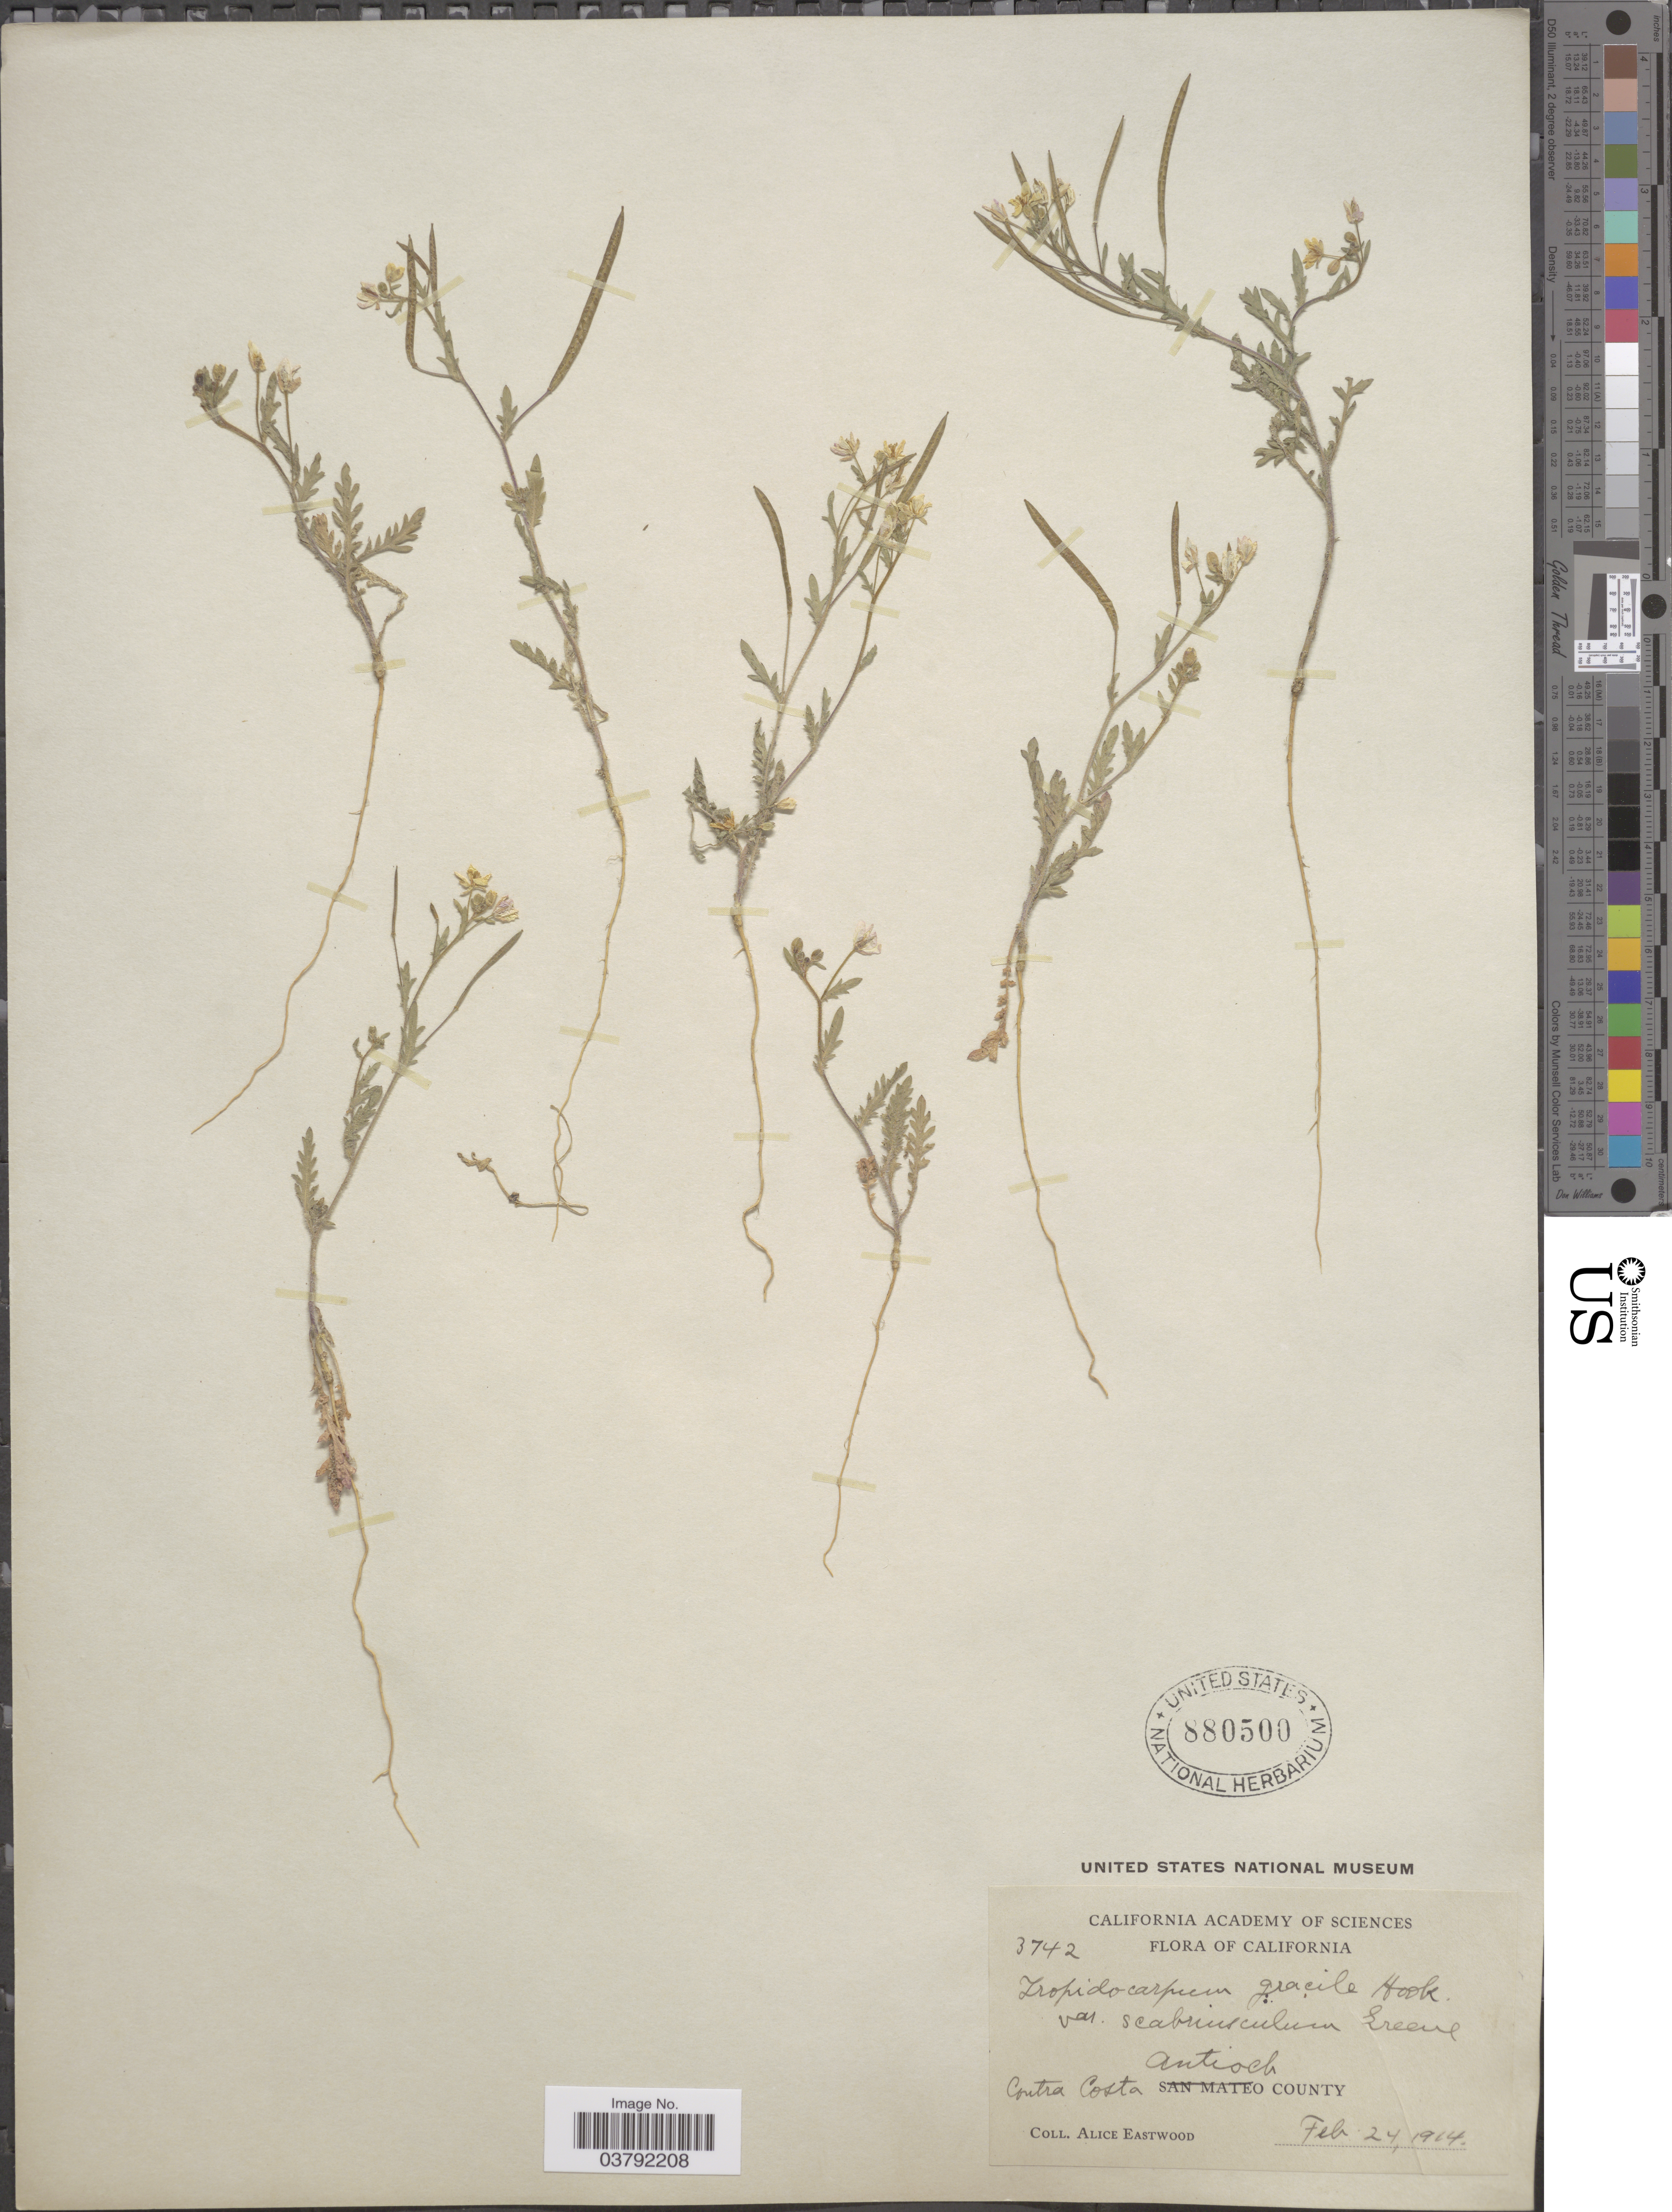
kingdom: Plantae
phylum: Tracheophyta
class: Magnoliopsida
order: Brassicales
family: Brassicaceae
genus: Tropidocarpum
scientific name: Tropidocarpum gracile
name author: Hook.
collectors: A. Eastwood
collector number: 3742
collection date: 1914-02-24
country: United States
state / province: California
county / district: Contra Costa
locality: Contra Costa Antioch County.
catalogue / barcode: US 880500